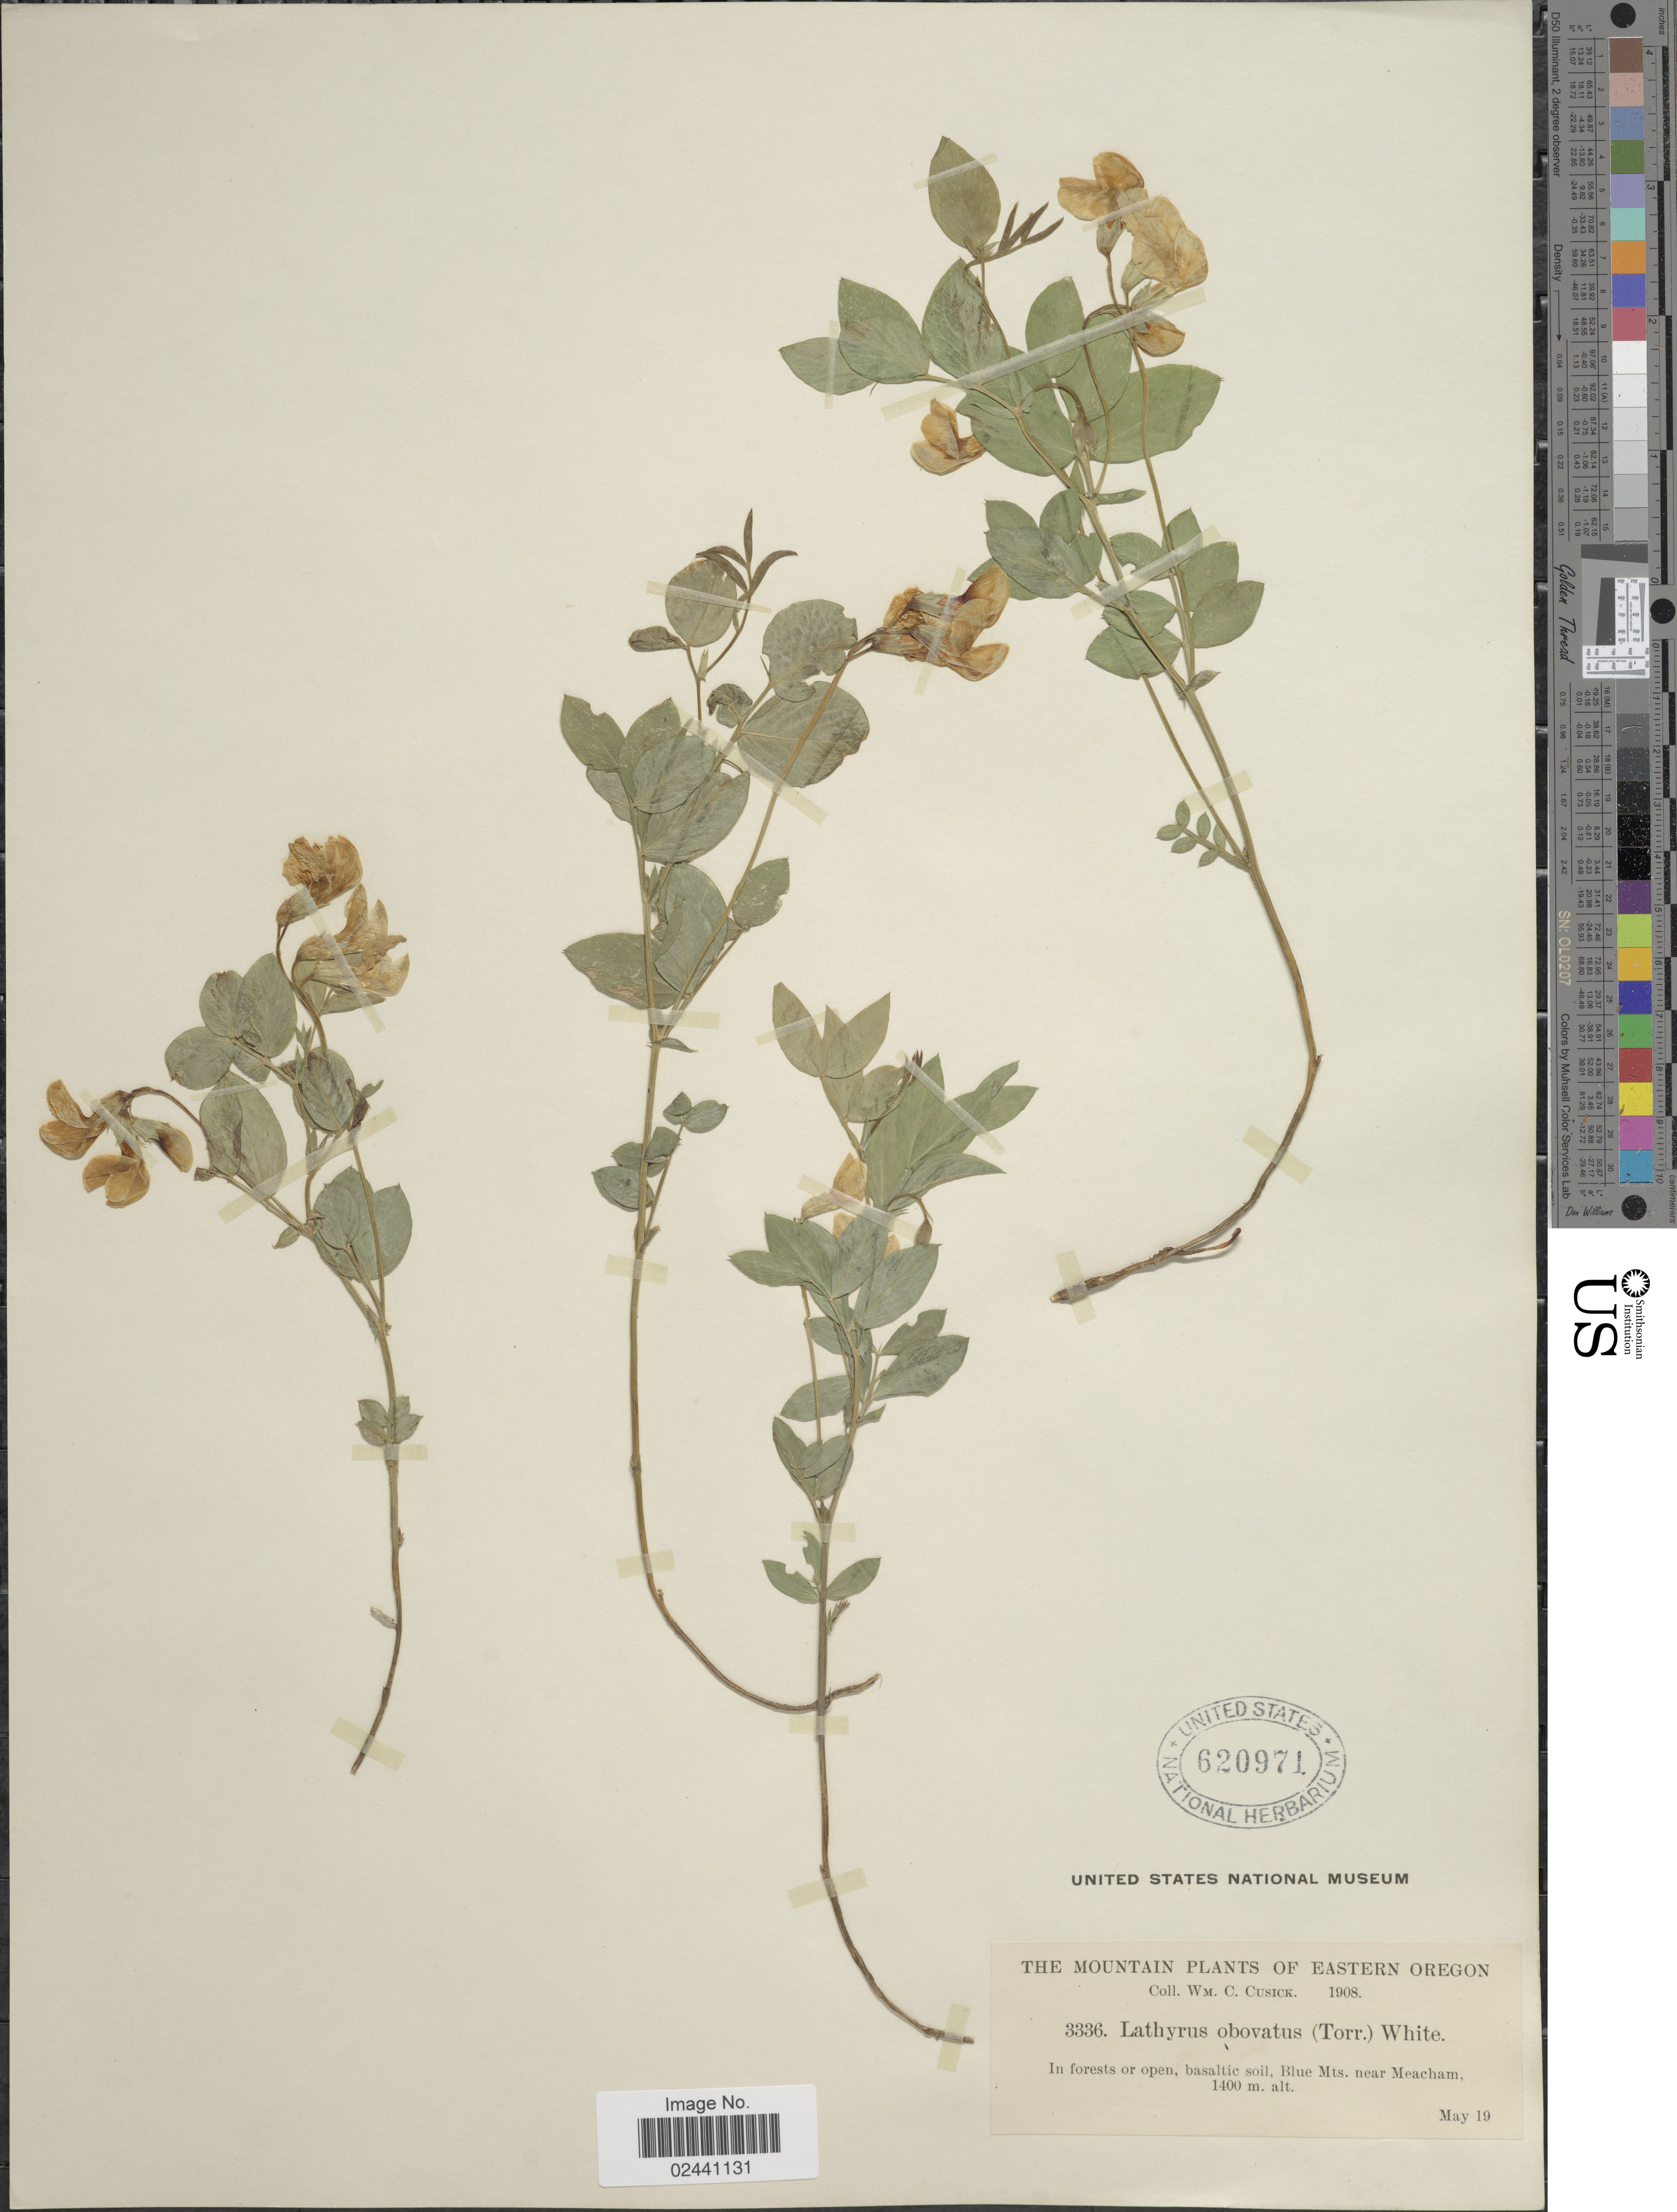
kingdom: Plantae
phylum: Tracheophyta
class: Magnoliopsida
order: Fabales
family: Fabaceae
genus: Lathyrus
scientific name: Lathyrus nevadensis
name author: S. Watson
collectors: W. C. Cusick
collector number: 3336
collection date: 1908-05-19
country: United States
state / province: Oregon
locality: Mountain Plants of Eastern Oregon. Blue Mts., near Meacham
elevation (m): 1400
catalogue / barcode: US 620971